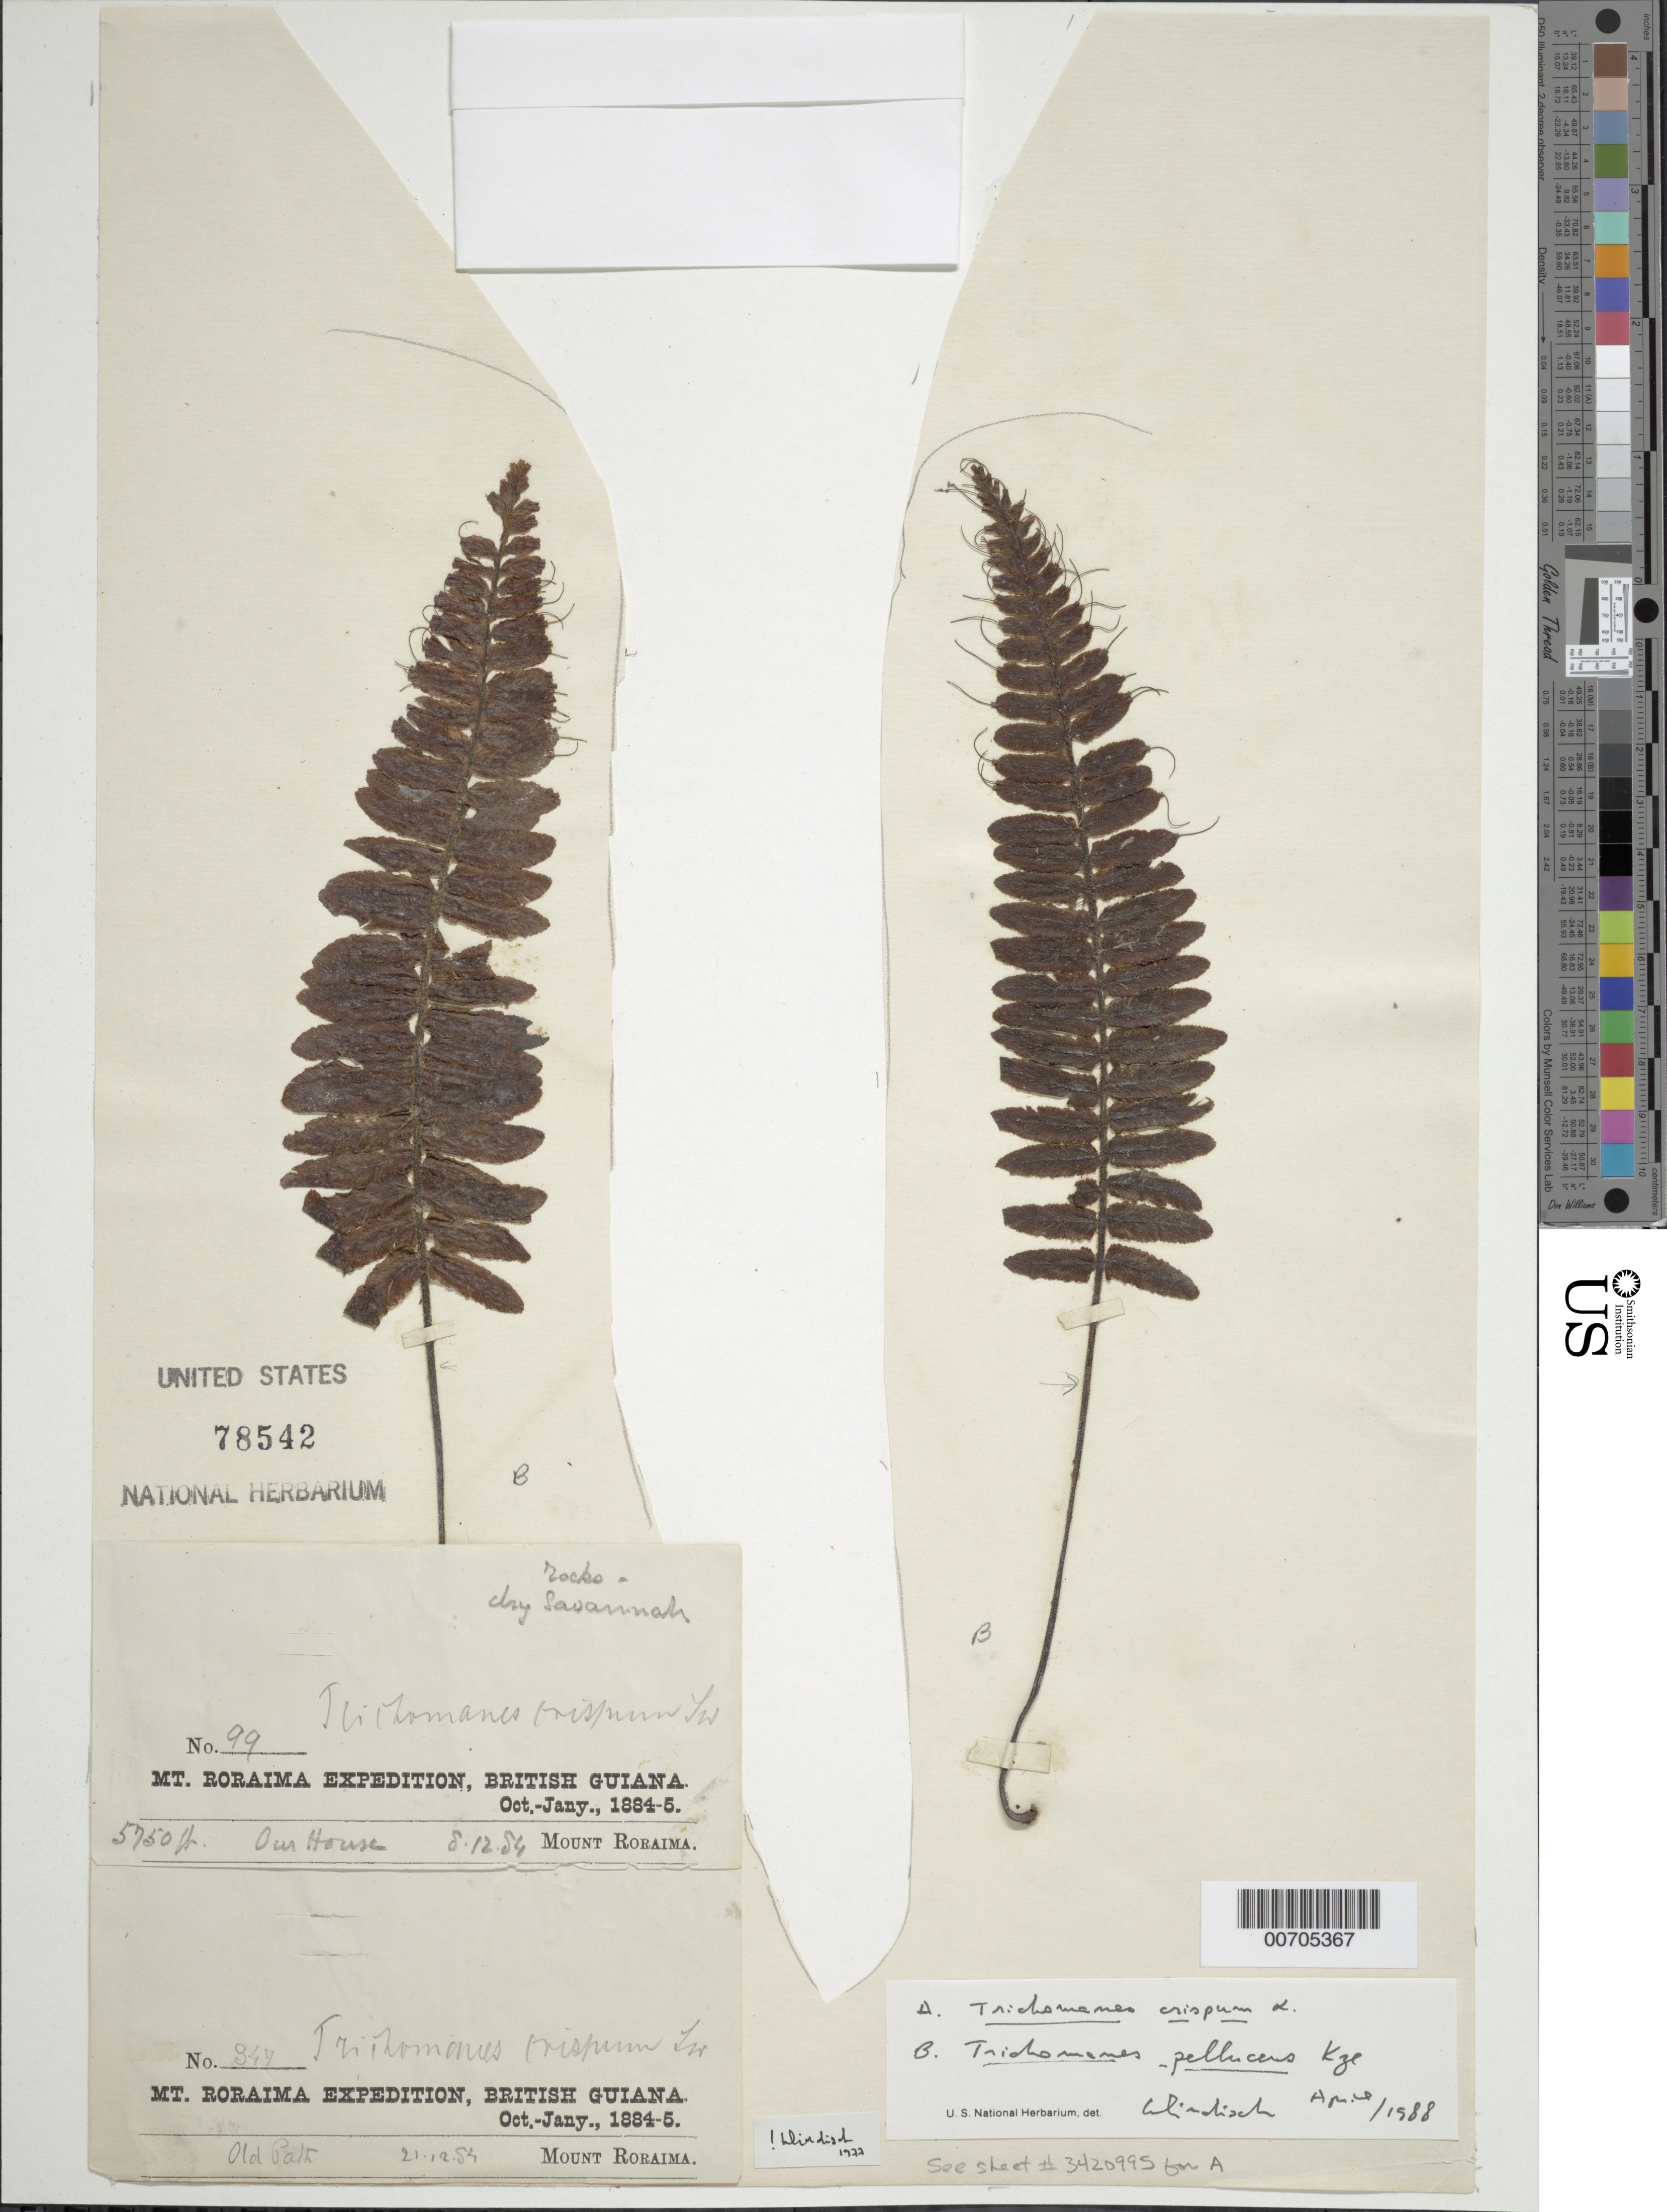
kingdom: Plantae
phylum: Tracheophyta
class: Polypodiopsida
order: Hymenophyllales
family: Hymenophyllaceae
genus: Trichomanes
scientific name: Trichomanes pellucens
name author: Kunze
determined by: Windisch, Paulo Guenter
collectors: E. F. im Thurn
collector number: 99/ 947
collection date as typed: December 1884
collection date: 1884-12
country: Guyana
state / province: Cuyuni-Mazaruni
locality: Mt. Roraima, "our house/old path"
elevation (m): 1753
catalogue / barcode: US 78542